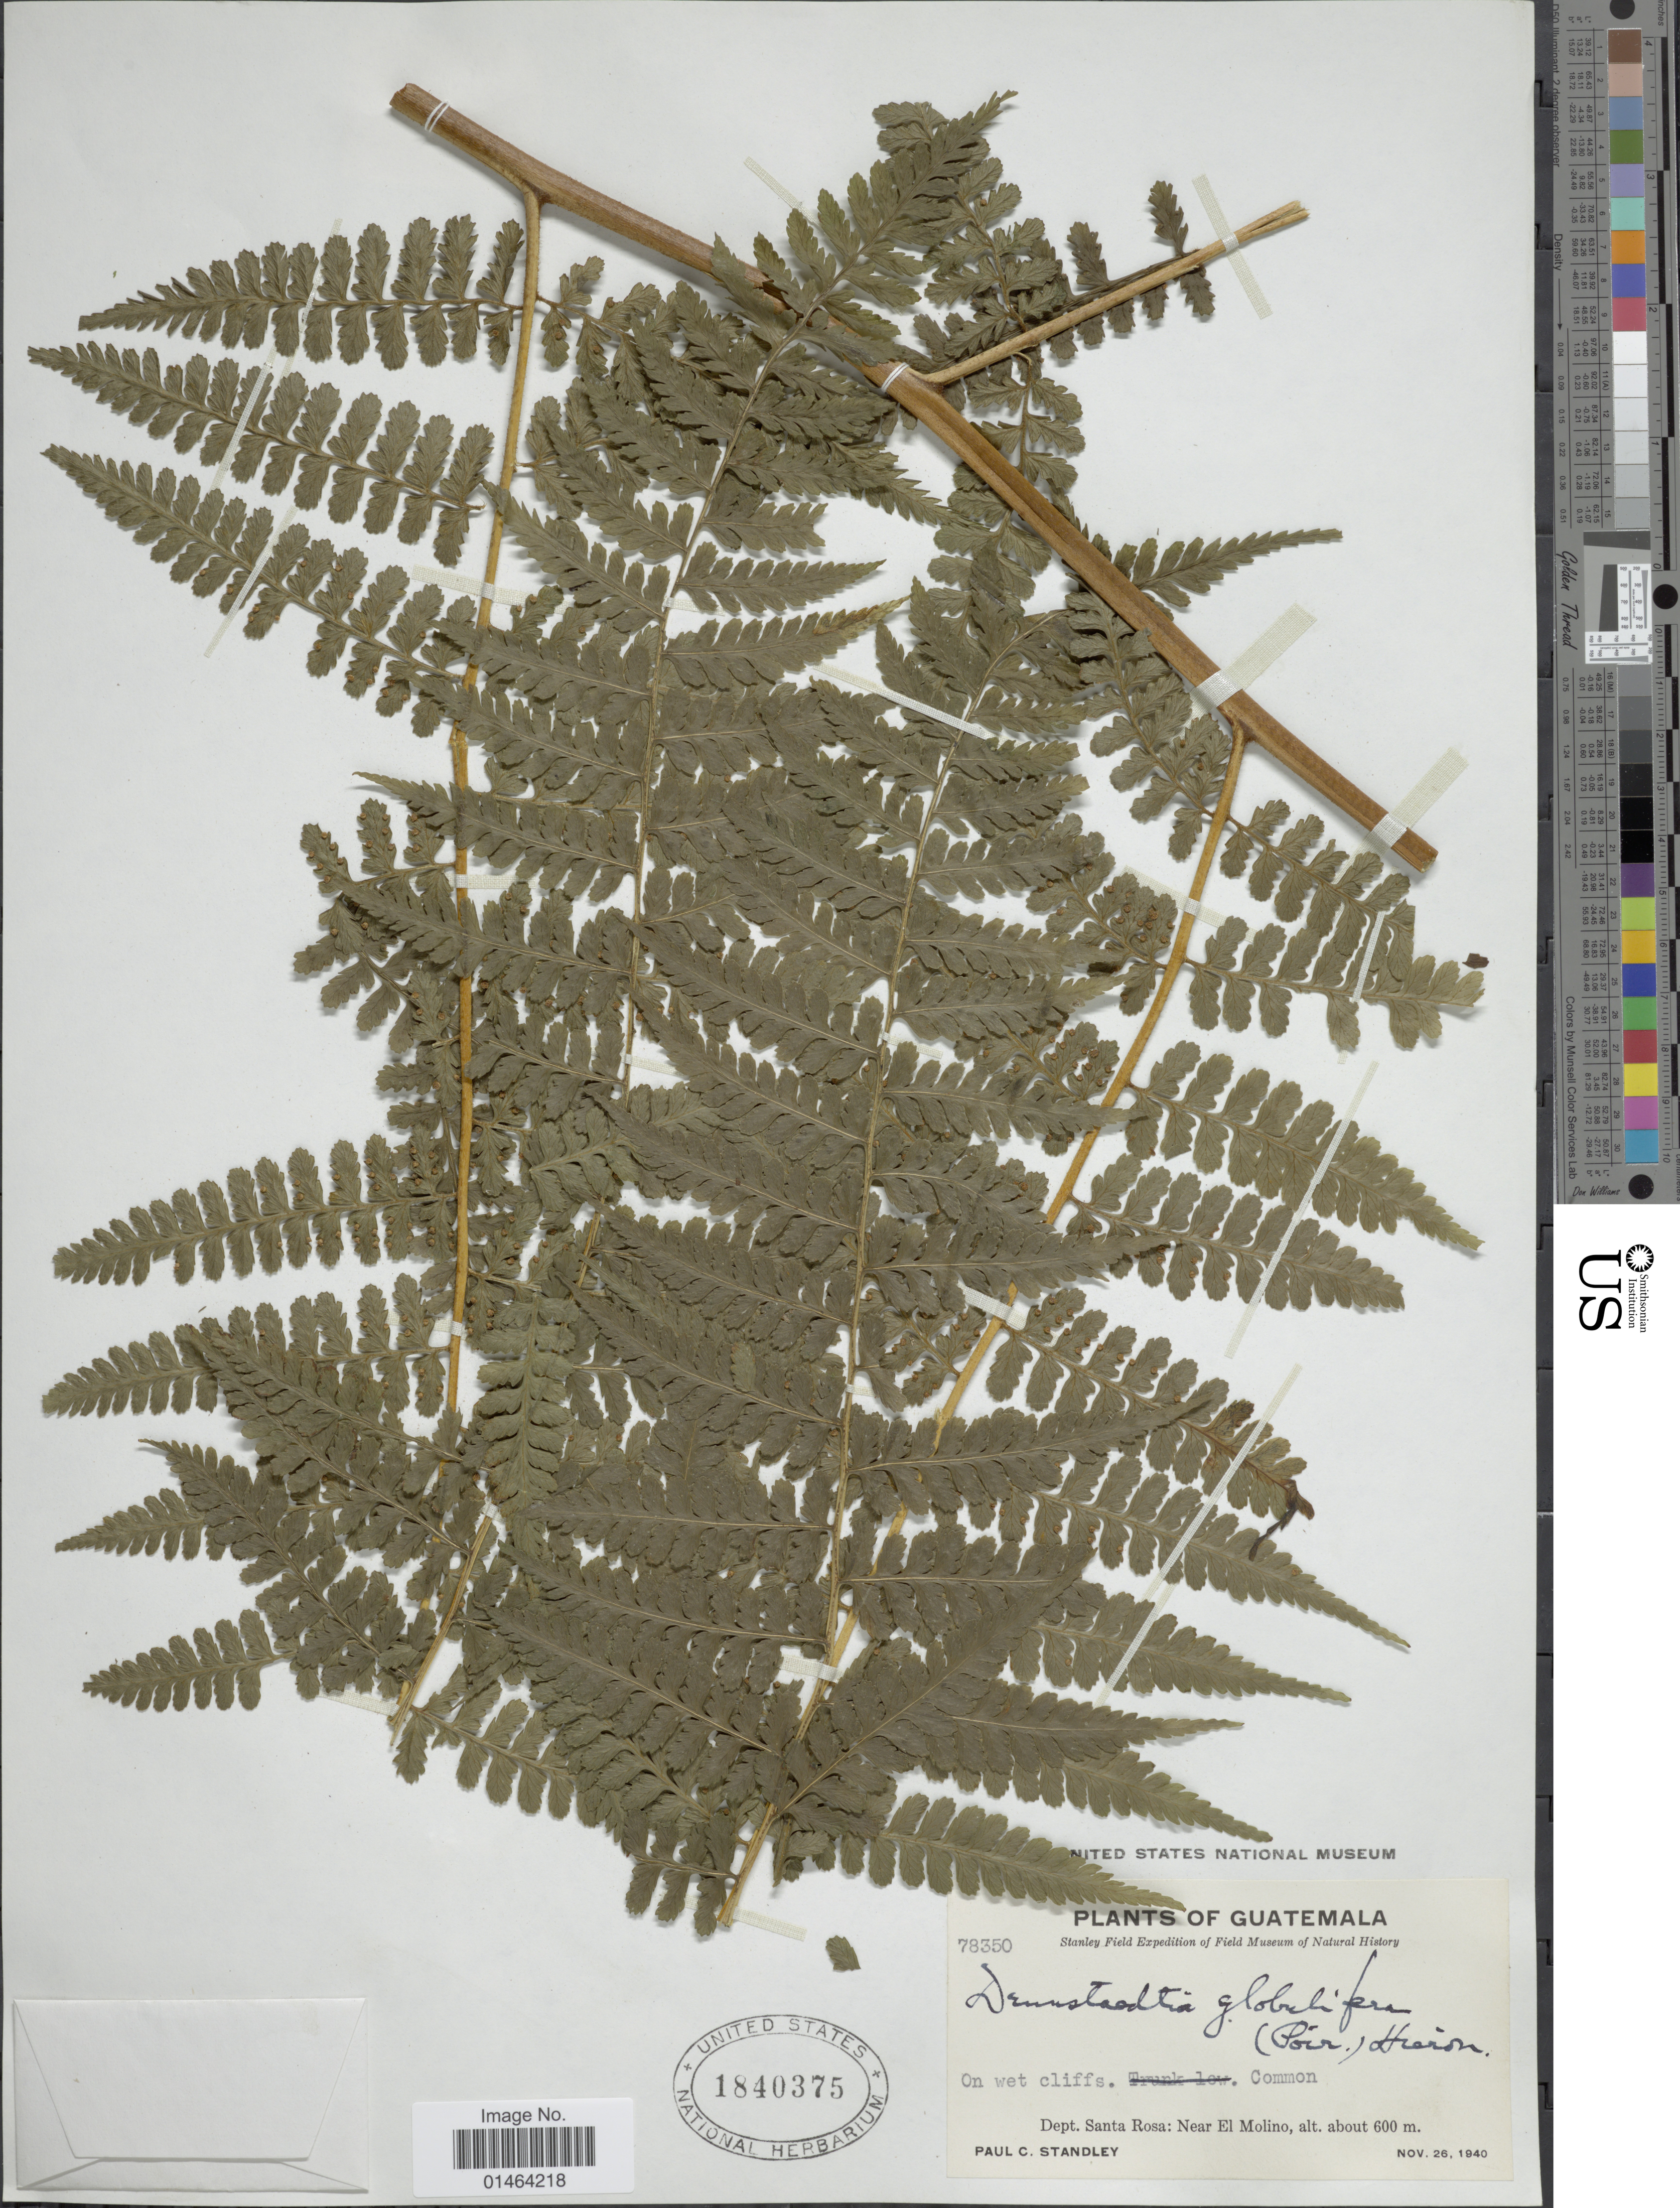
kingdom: Plantae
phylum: Tracheophyta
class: Polypodiopsida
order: Polypodiales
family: Dennstaedtiaceae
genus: Dennstaedtia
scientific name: Dennstaedtia globulifera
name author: (Poir.) Hieron.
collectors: P. C. Standley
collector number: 78350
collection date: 1940-11-26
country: Guatemala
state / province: Santa Rosa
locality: Near El Molino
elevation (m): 600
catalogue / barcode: US 1840375